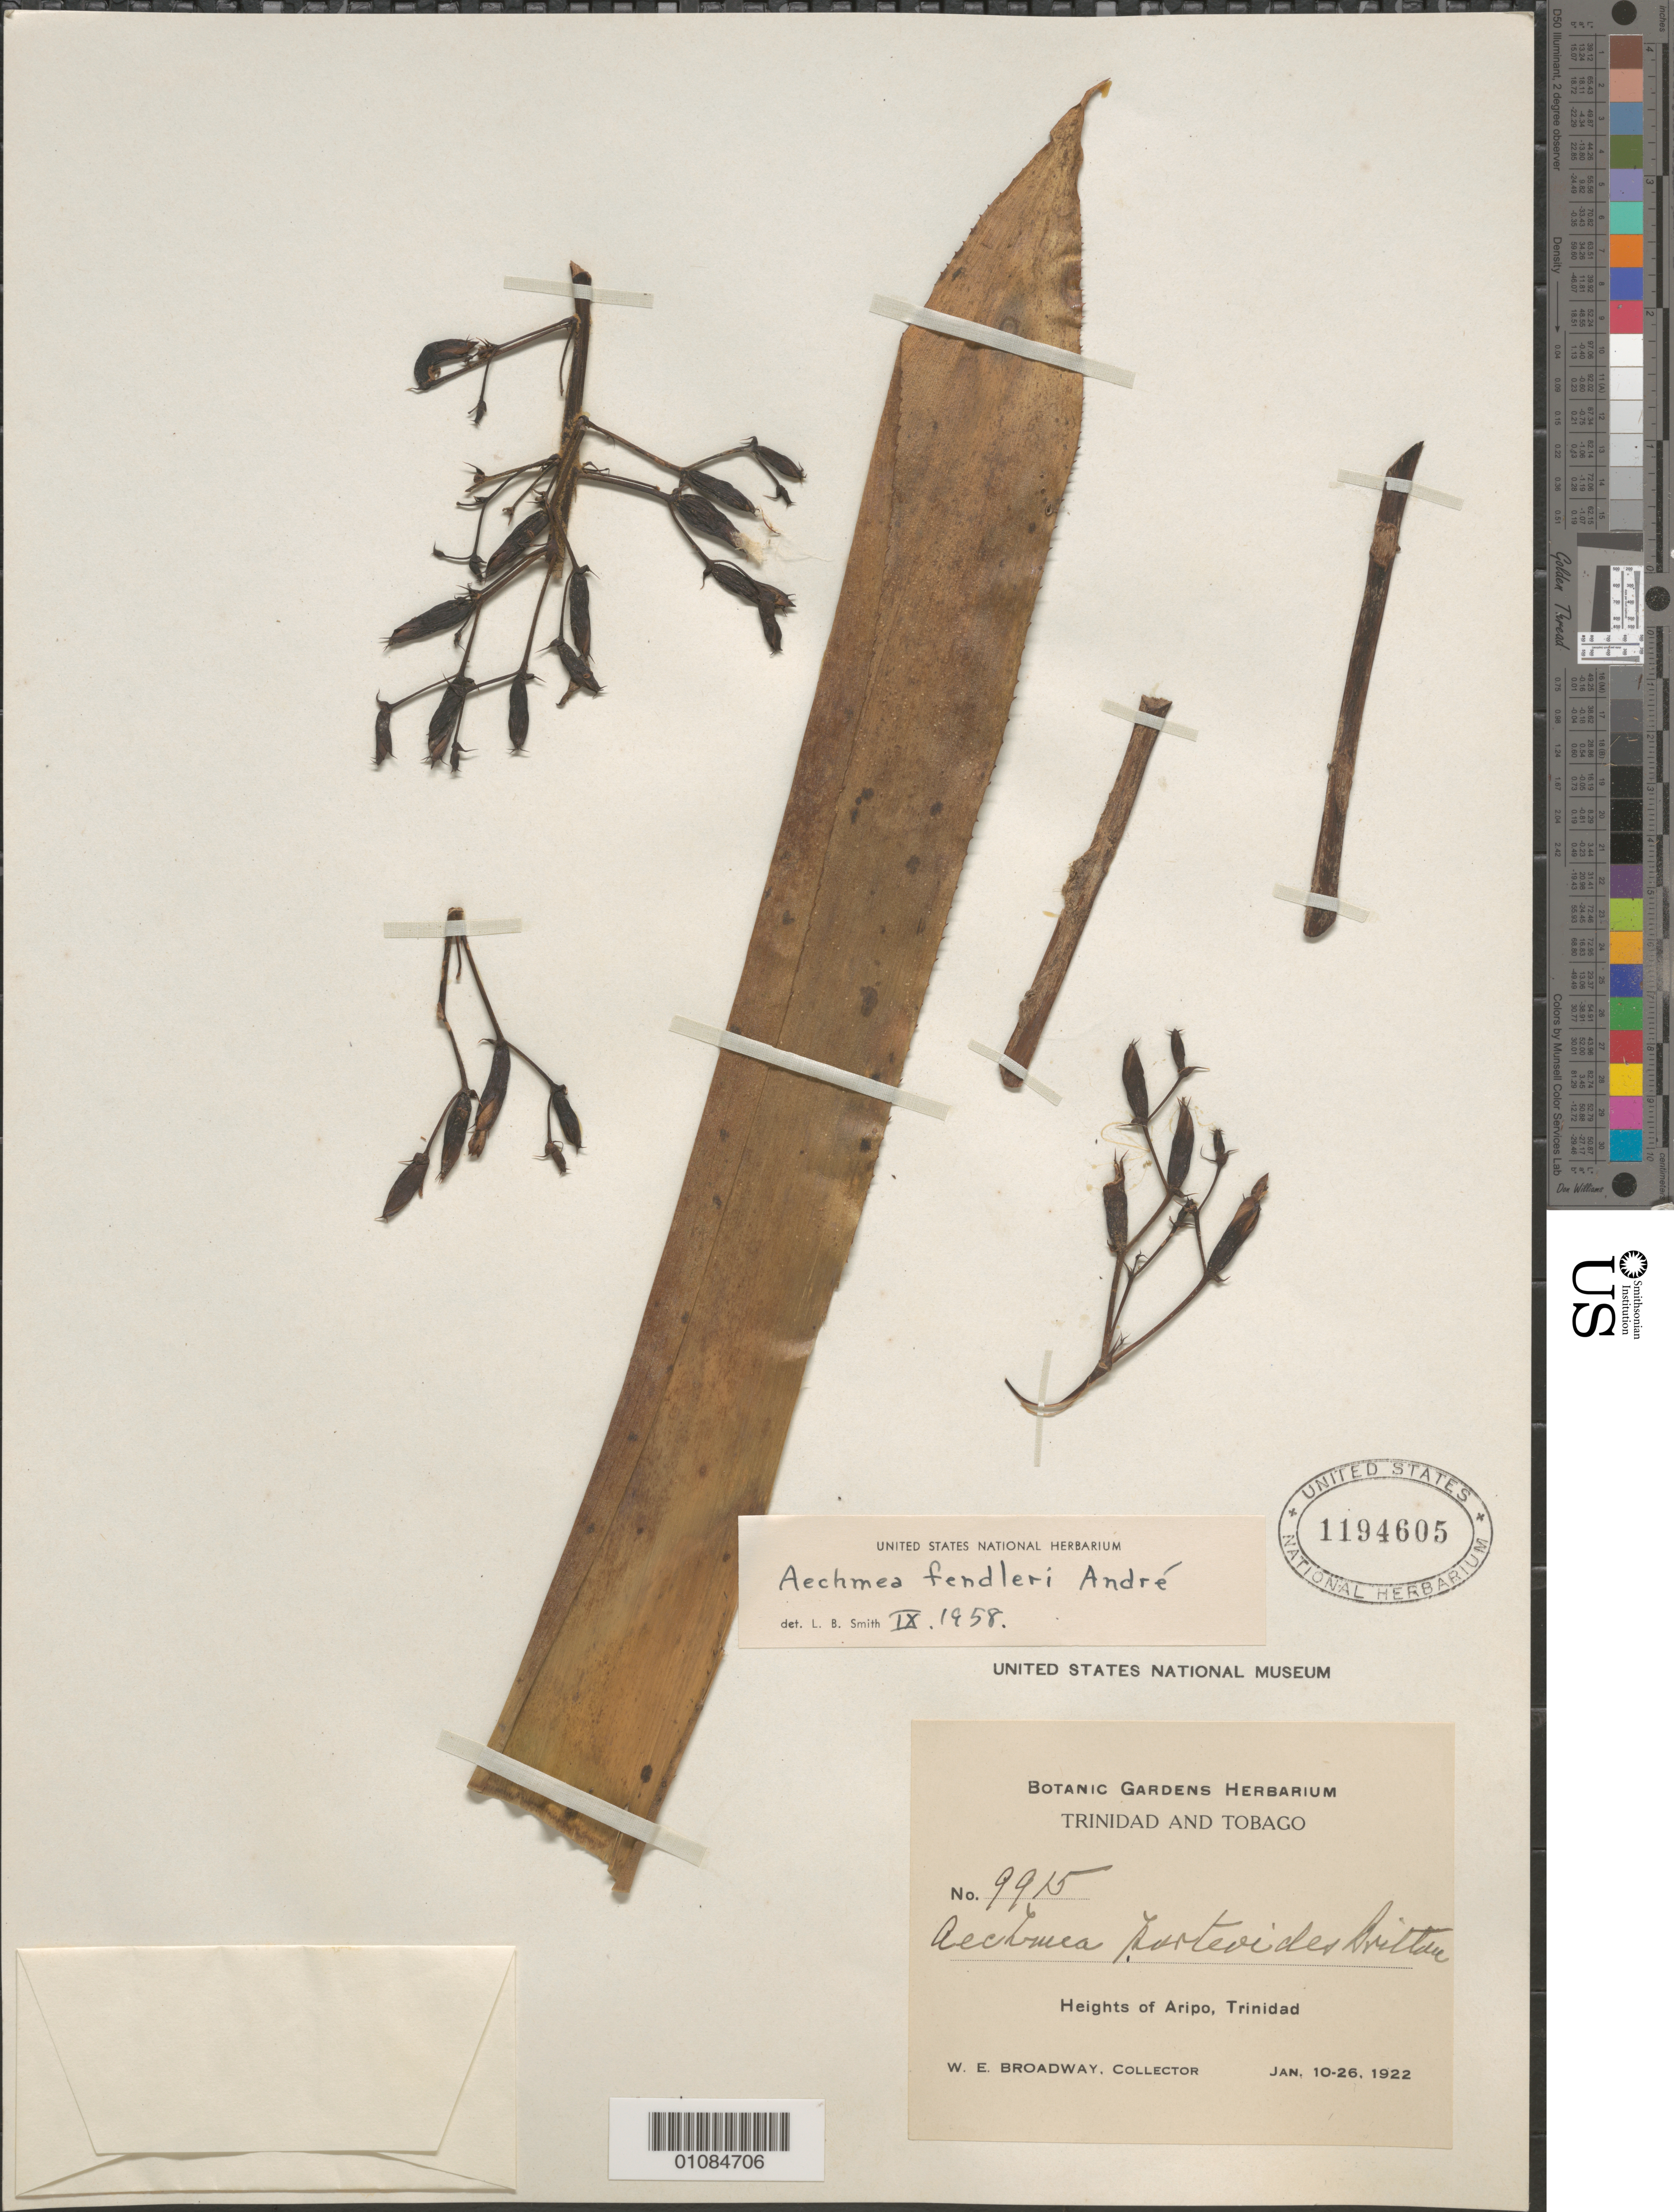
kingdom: Plantae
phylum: Tracheophyta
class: Liliopsida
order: Poales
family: Bromeliaceae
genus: Aechmea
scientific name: Aechmea fendleri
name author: André ex Mez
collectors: W. E. Broadway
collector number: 9915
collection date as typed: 10 Jan 1922 to 26 Jan 1922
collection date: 1922-01-10/1922-01-26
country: Trinidad and Tobago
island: Trinidad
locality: Heights of Aripo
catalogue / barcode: US 1194605